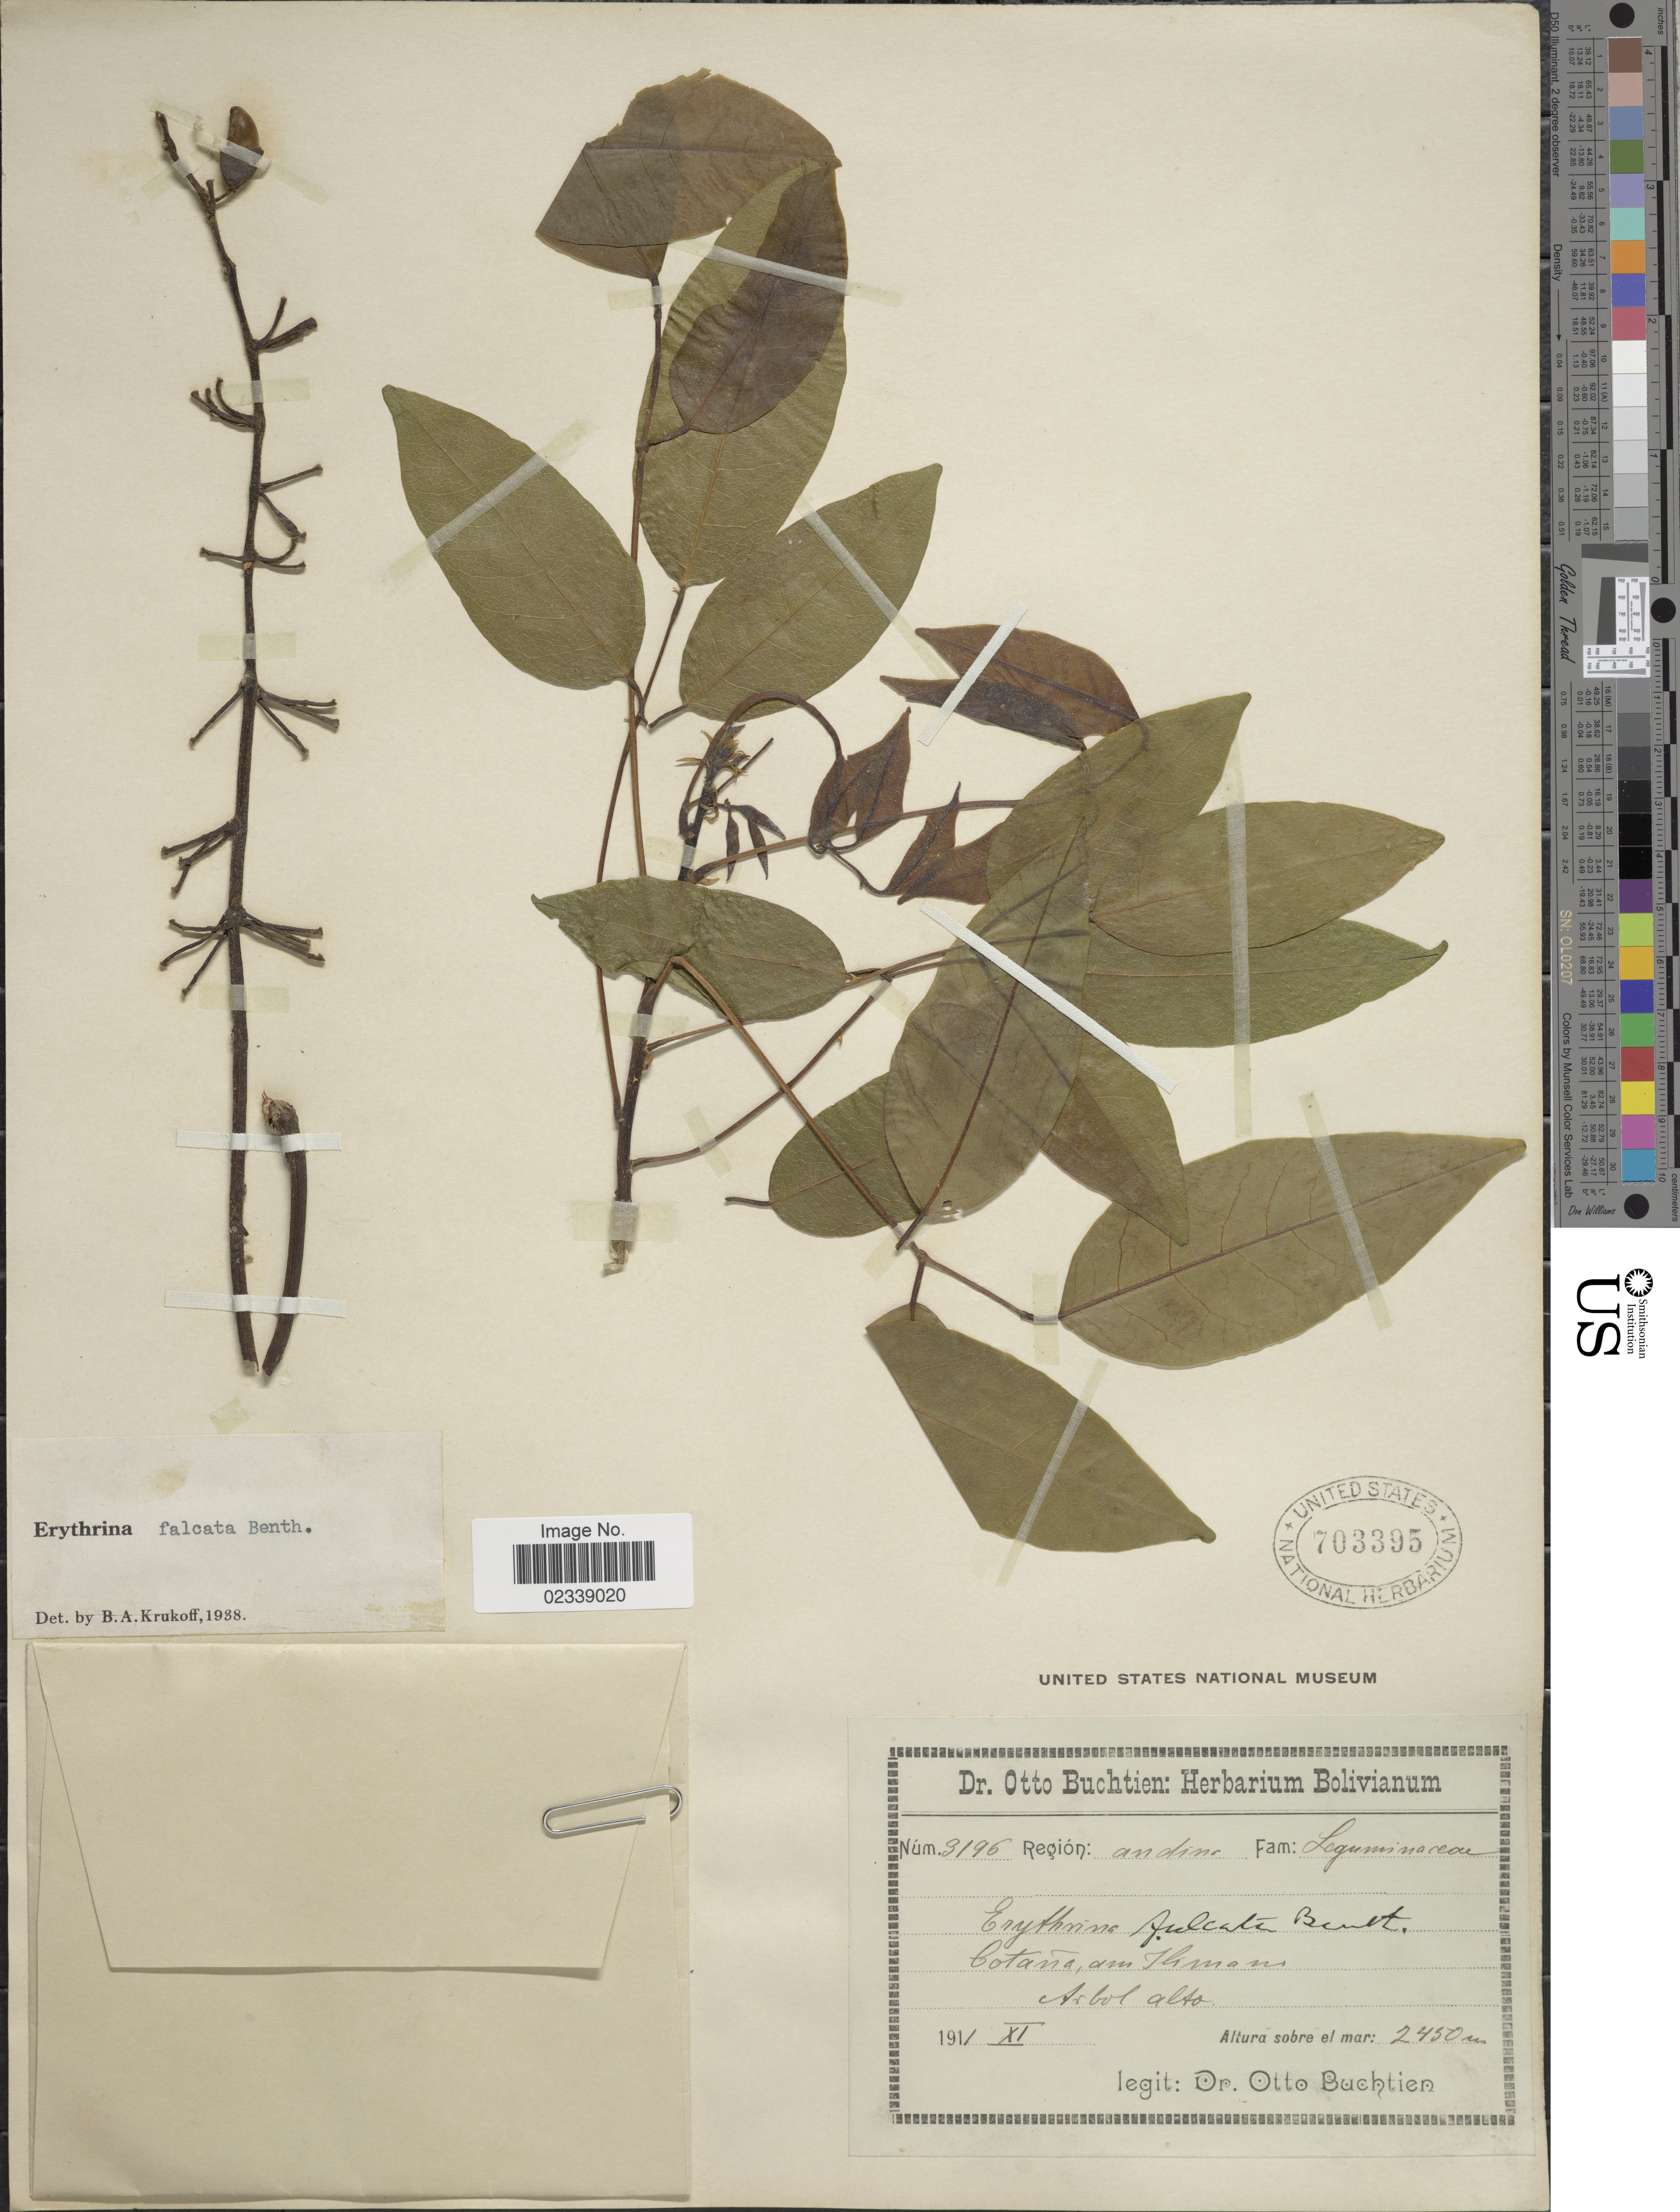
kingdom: Plantae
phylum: Tracheophyta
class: Magnoliopsida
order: Fabales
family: Fabaceae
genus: Erythrina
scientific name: Erythrina falcata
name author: Benth.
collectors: O. Buchtien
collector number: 3196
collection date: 1911-11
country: Bolivia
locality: Cotaña, am Illimani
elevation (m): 2450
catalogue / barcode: US 703395